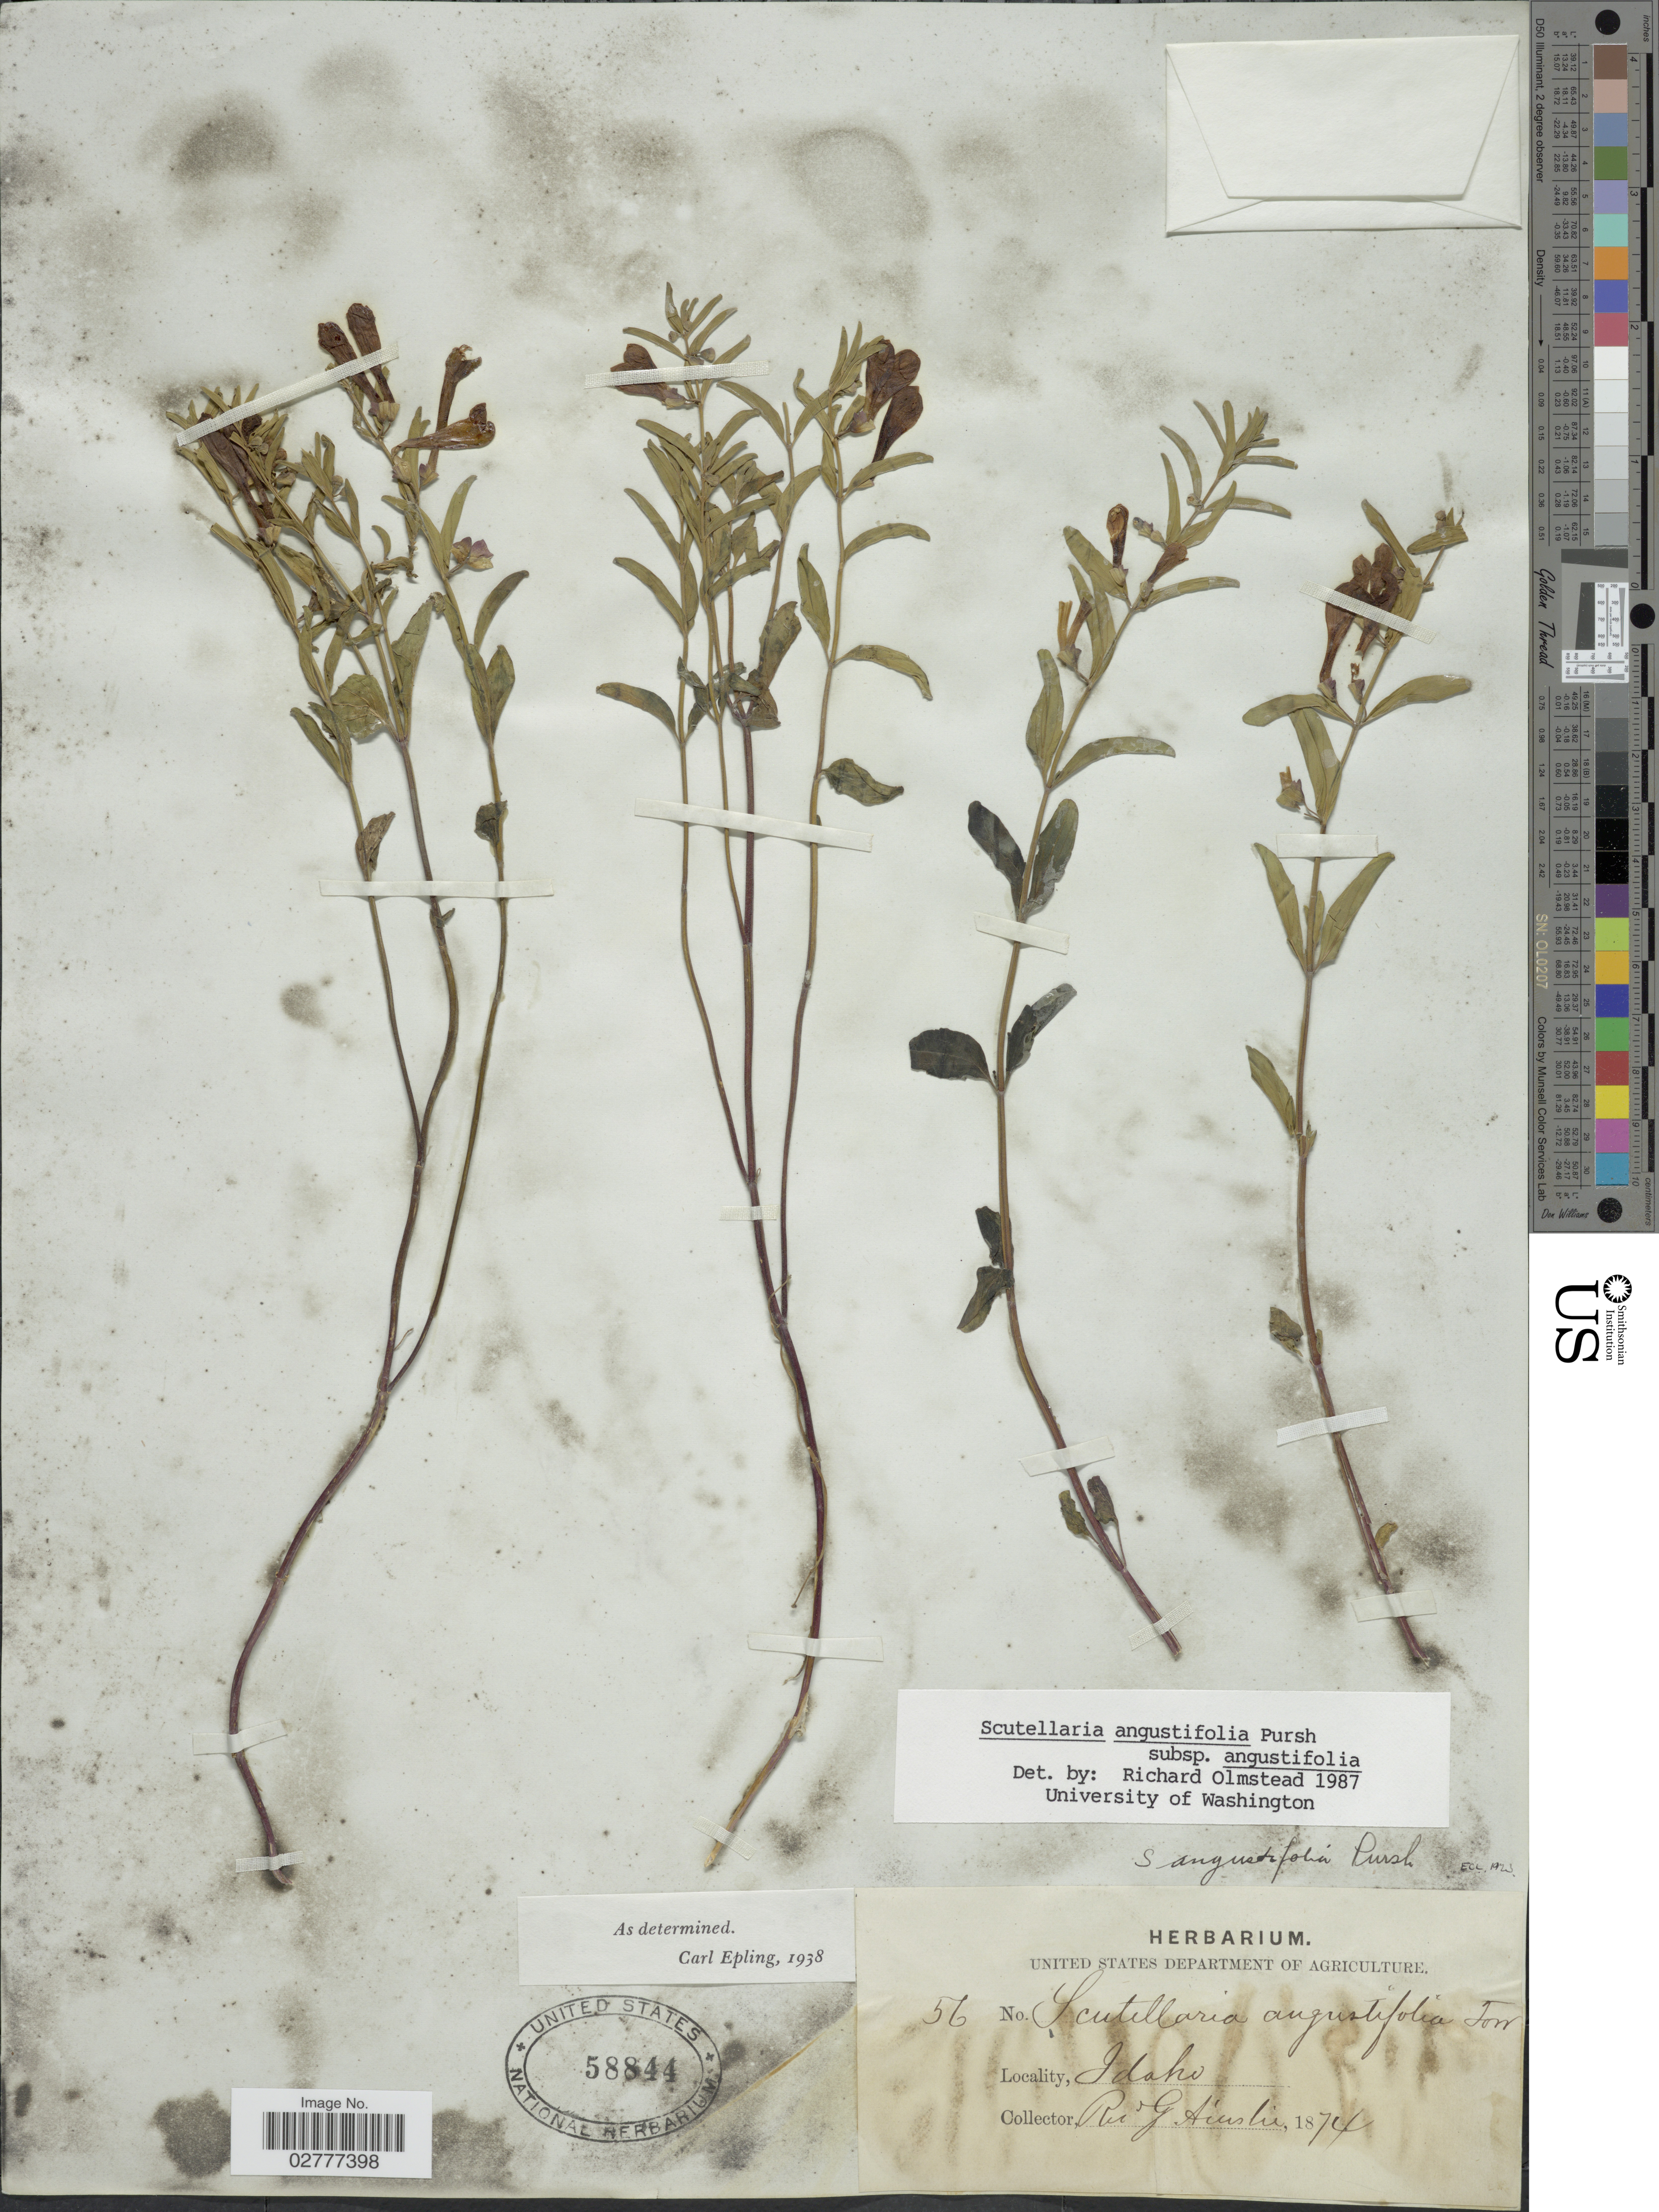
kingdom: Plantae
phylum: Tracheophyta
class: Magnoliopsida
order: Lamiales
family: Lamiaceae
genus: Scutellaria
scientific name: Scutellaria angustifolia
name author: Pursh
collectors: G. Ainslee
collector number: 56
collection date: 1874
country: United States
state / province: Idaho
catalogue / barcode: US 58844